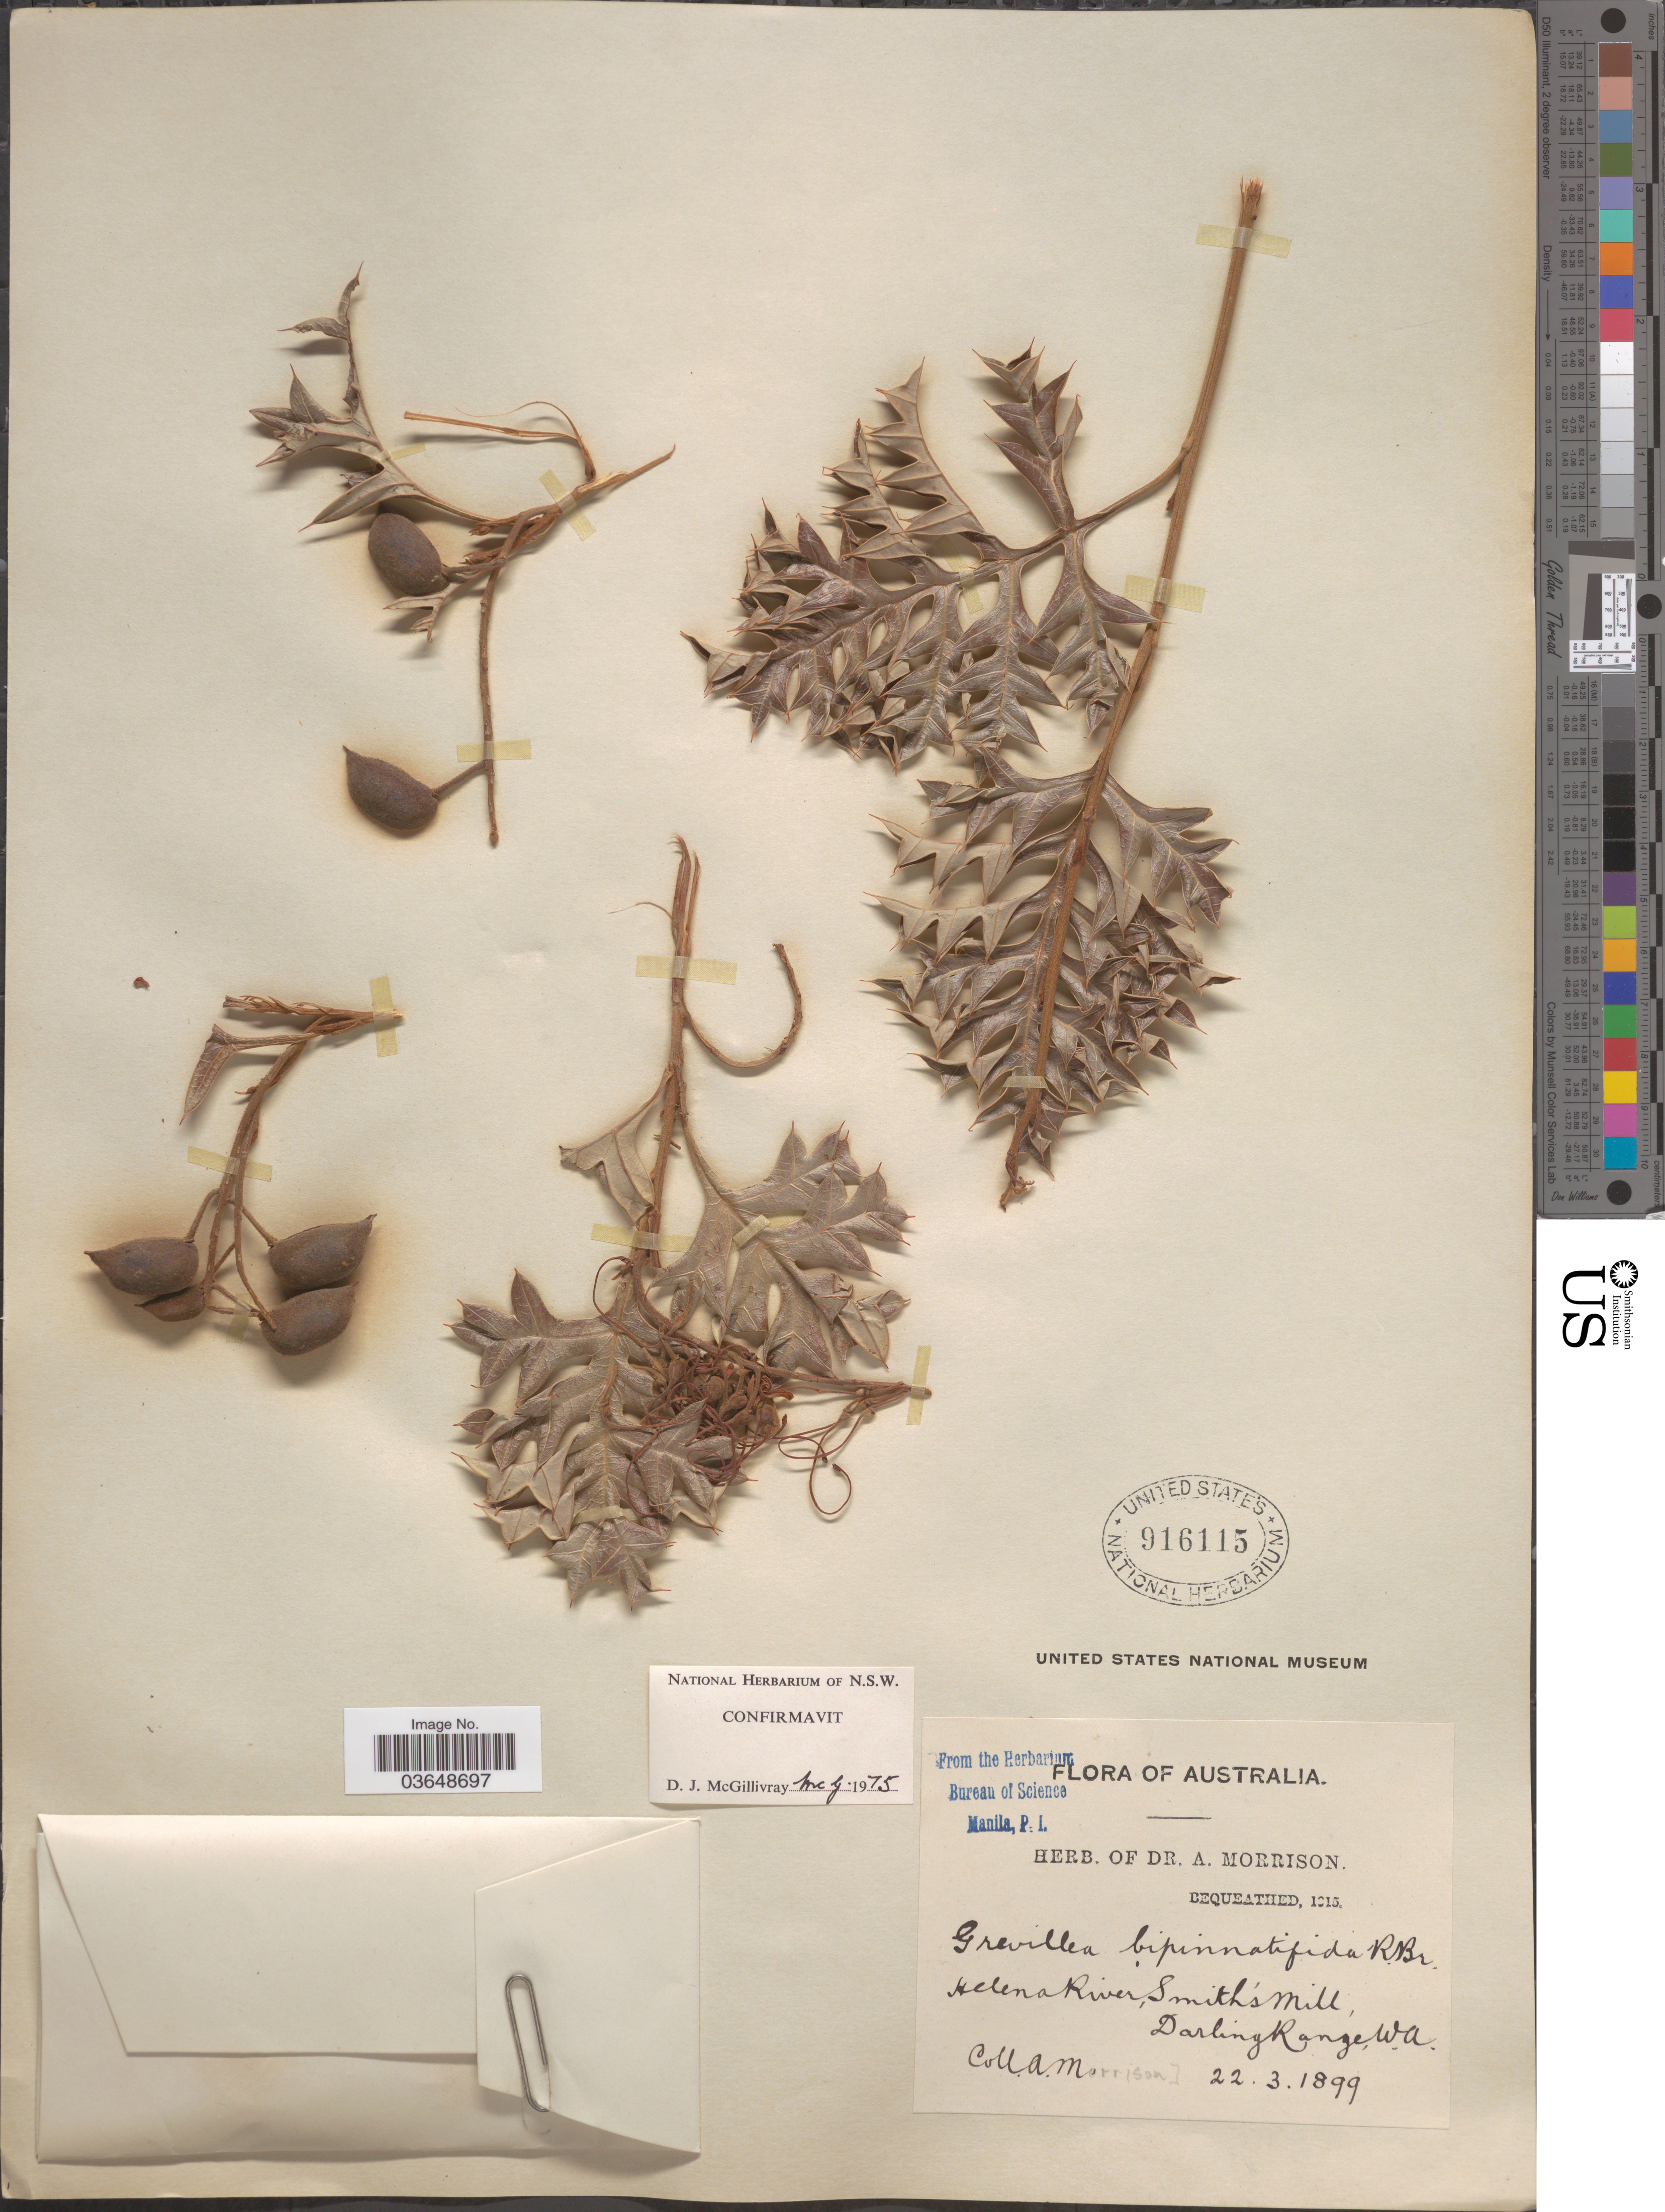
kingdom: Plantae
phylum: Tracheophyta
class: Magnoliopsida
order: Proteales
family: Proteaceae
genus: Grevillea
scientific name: Grevillea bipinnatifida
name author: R. Br.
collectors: A. Morrison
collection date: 1899-03-22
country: Australia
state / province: Western Australia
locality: Helena River, Smith's Mill, Darling Range.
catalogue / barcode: US 916115